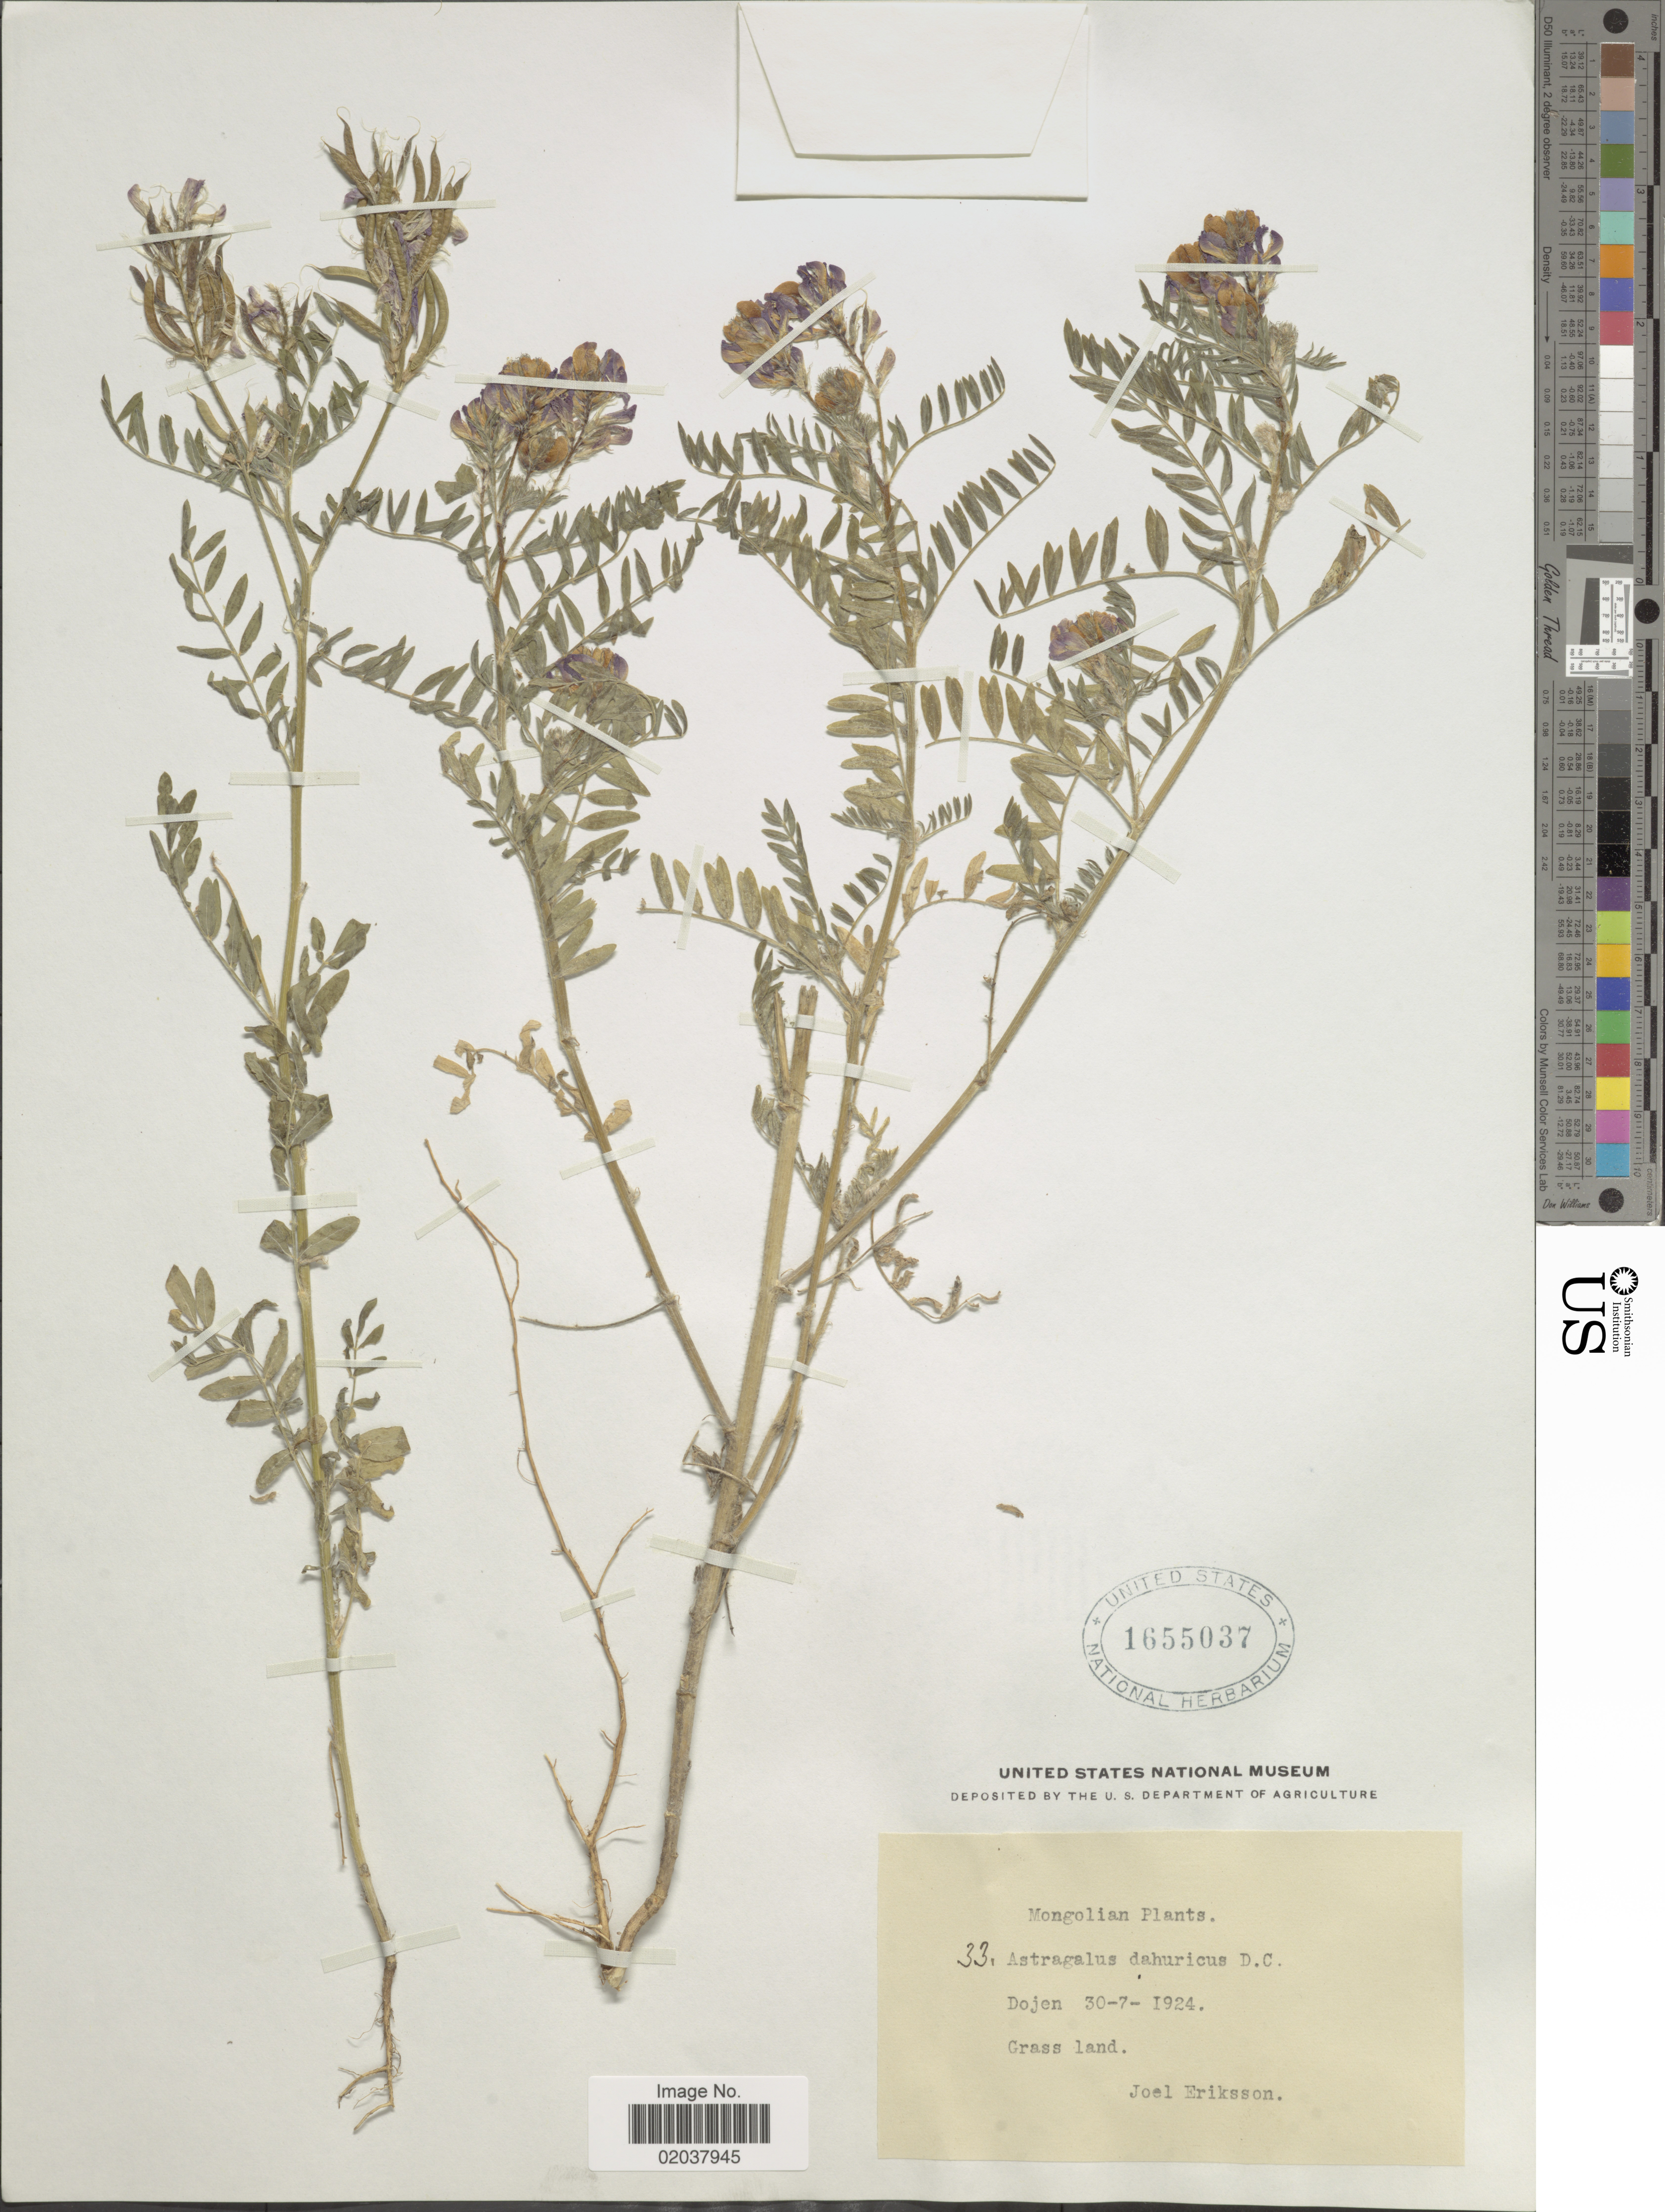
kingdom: Plantae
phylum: Tracheophyta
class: Magnoliopsida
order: Fabales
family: Fabaceae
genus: Astragalus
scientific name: Astragalus dahuricus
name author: (Pall.) DC.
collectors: J. Eriksson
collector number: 33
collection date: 1924-07-30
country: Mongolia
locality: Dojen. Grass land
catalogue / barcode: US 1655037